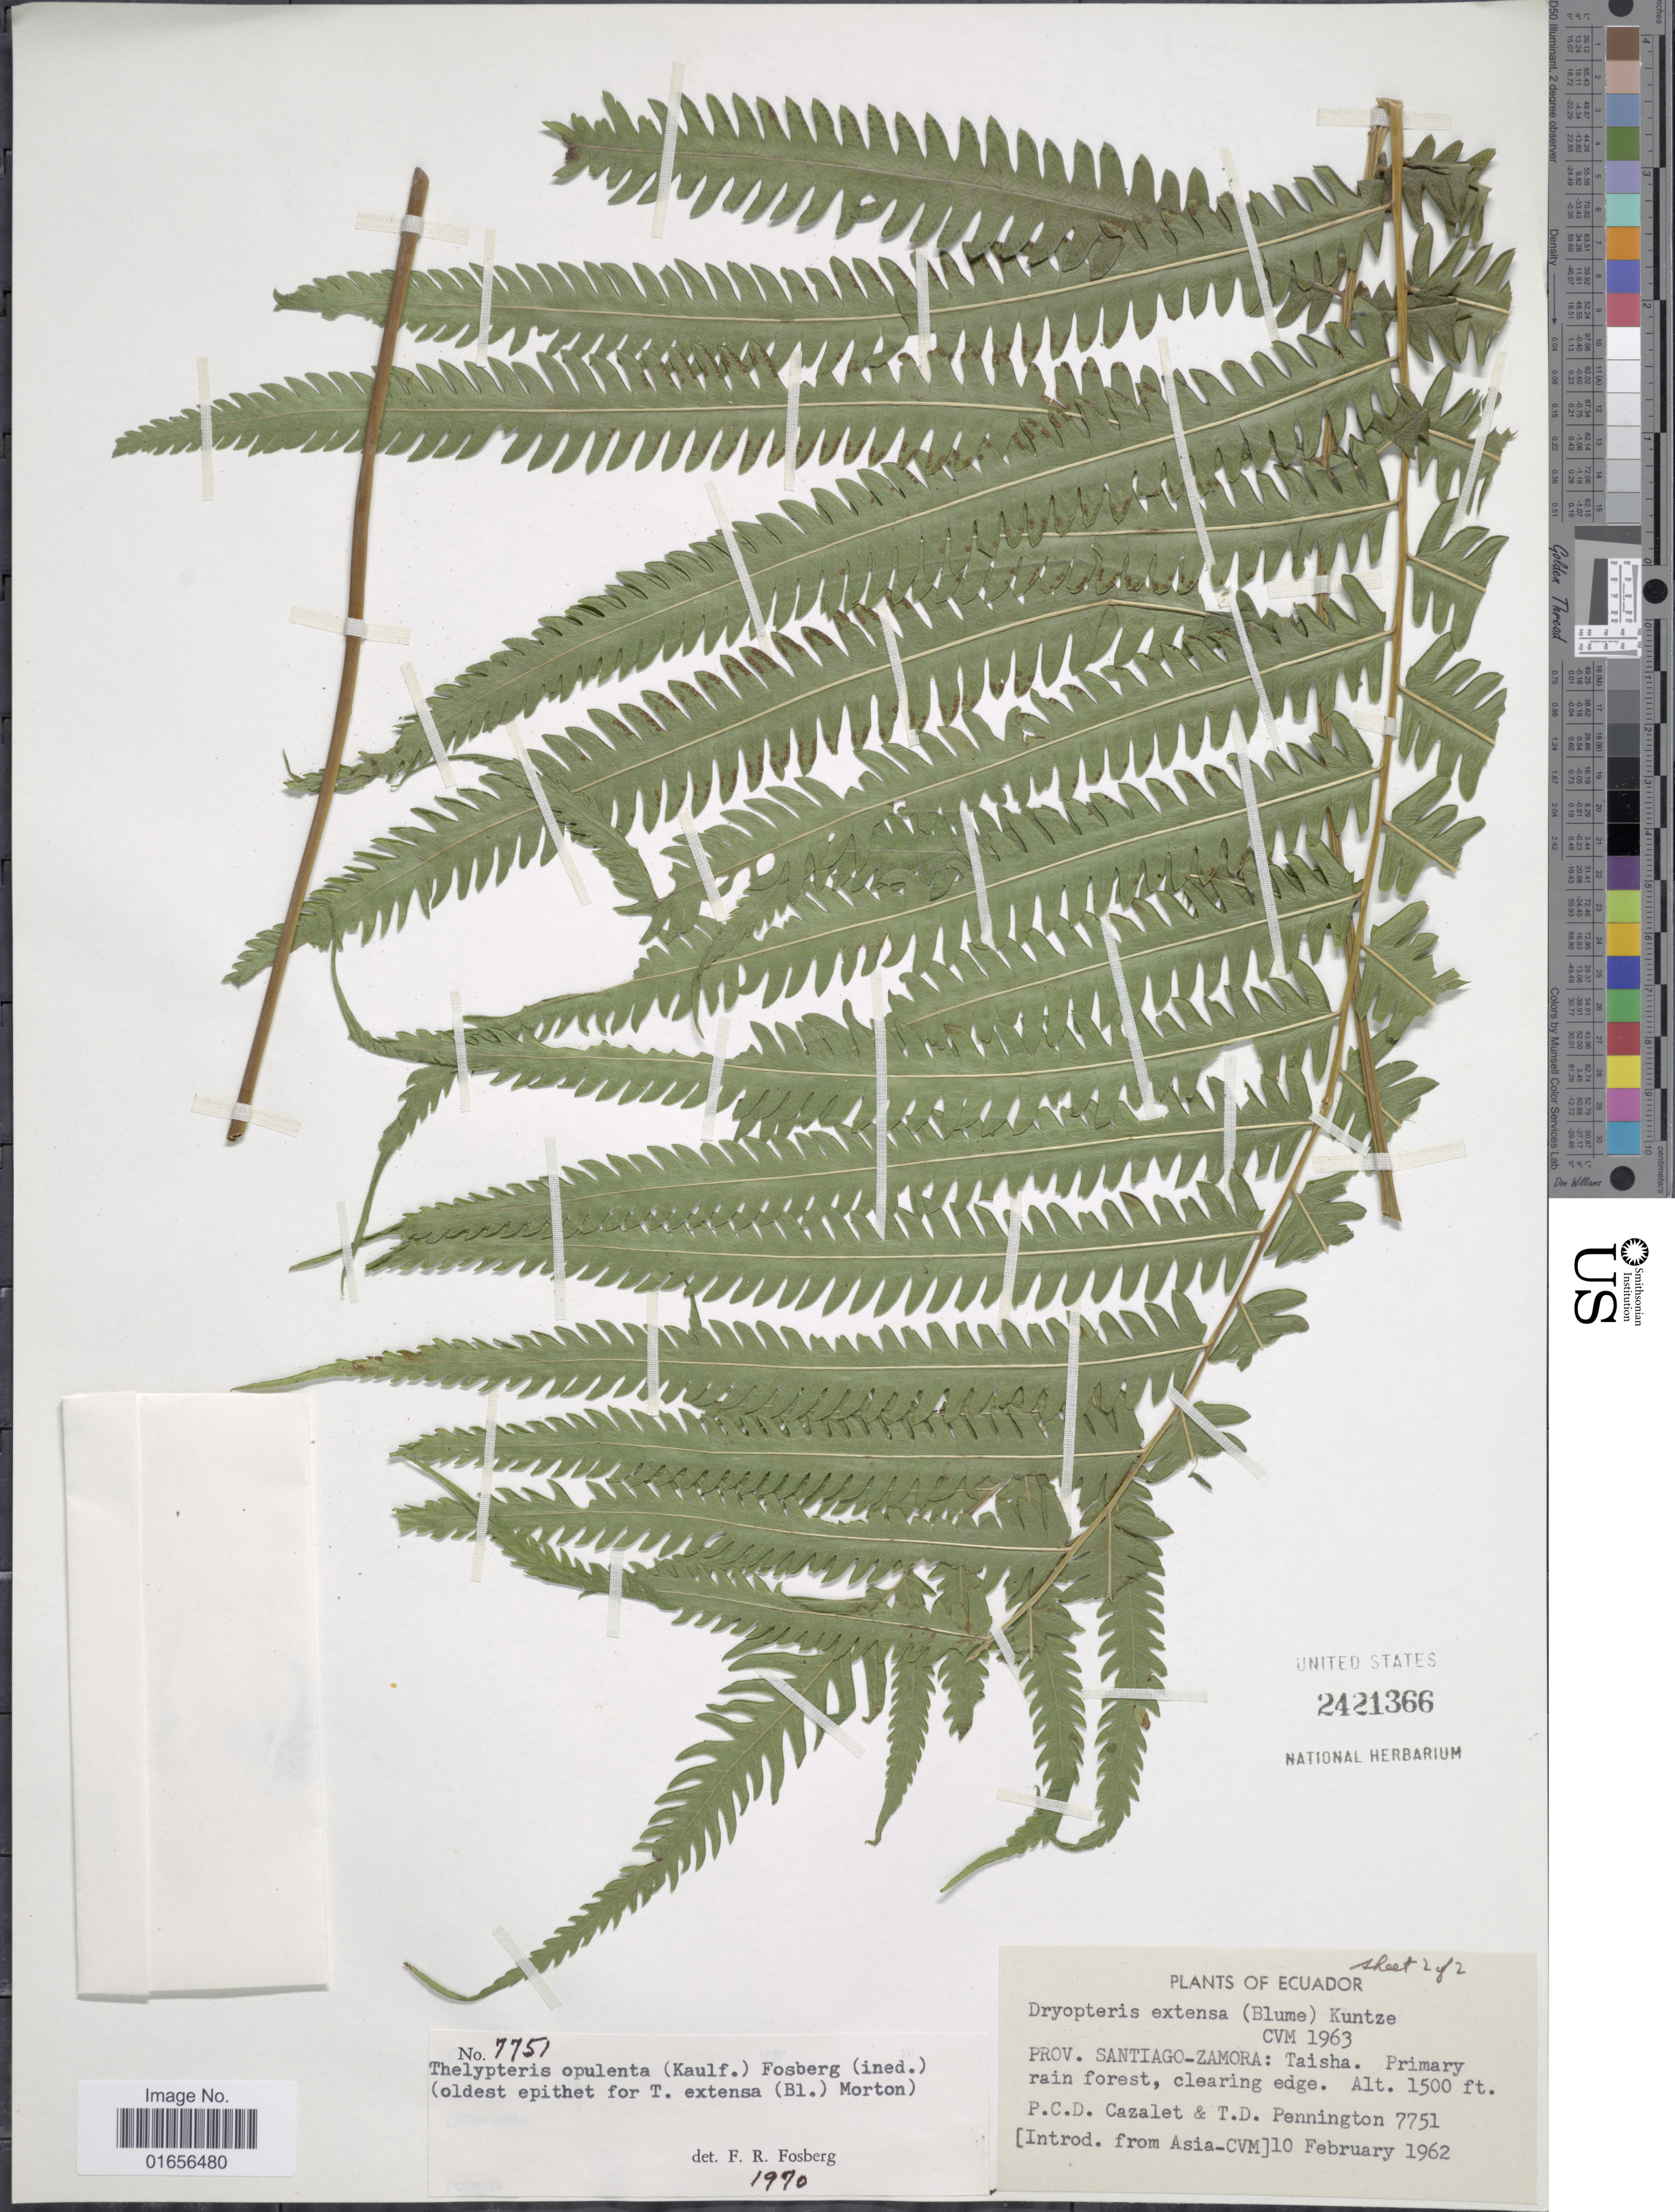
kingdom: Plantae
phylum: Tracheophyta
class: Polypodiopsida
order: Polypodiales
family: Thelypteridaceae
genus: Amphineuron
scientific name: Amphineuron opulentum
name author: (Kaulf.) Holttum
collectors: P. C. D. Cazalet & T. D. Pennington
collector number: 7751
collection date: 1962-02-10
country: Ecuador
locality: Prov. Santiago-Zamora: Taisha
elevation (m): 457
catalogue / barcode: US 2421366